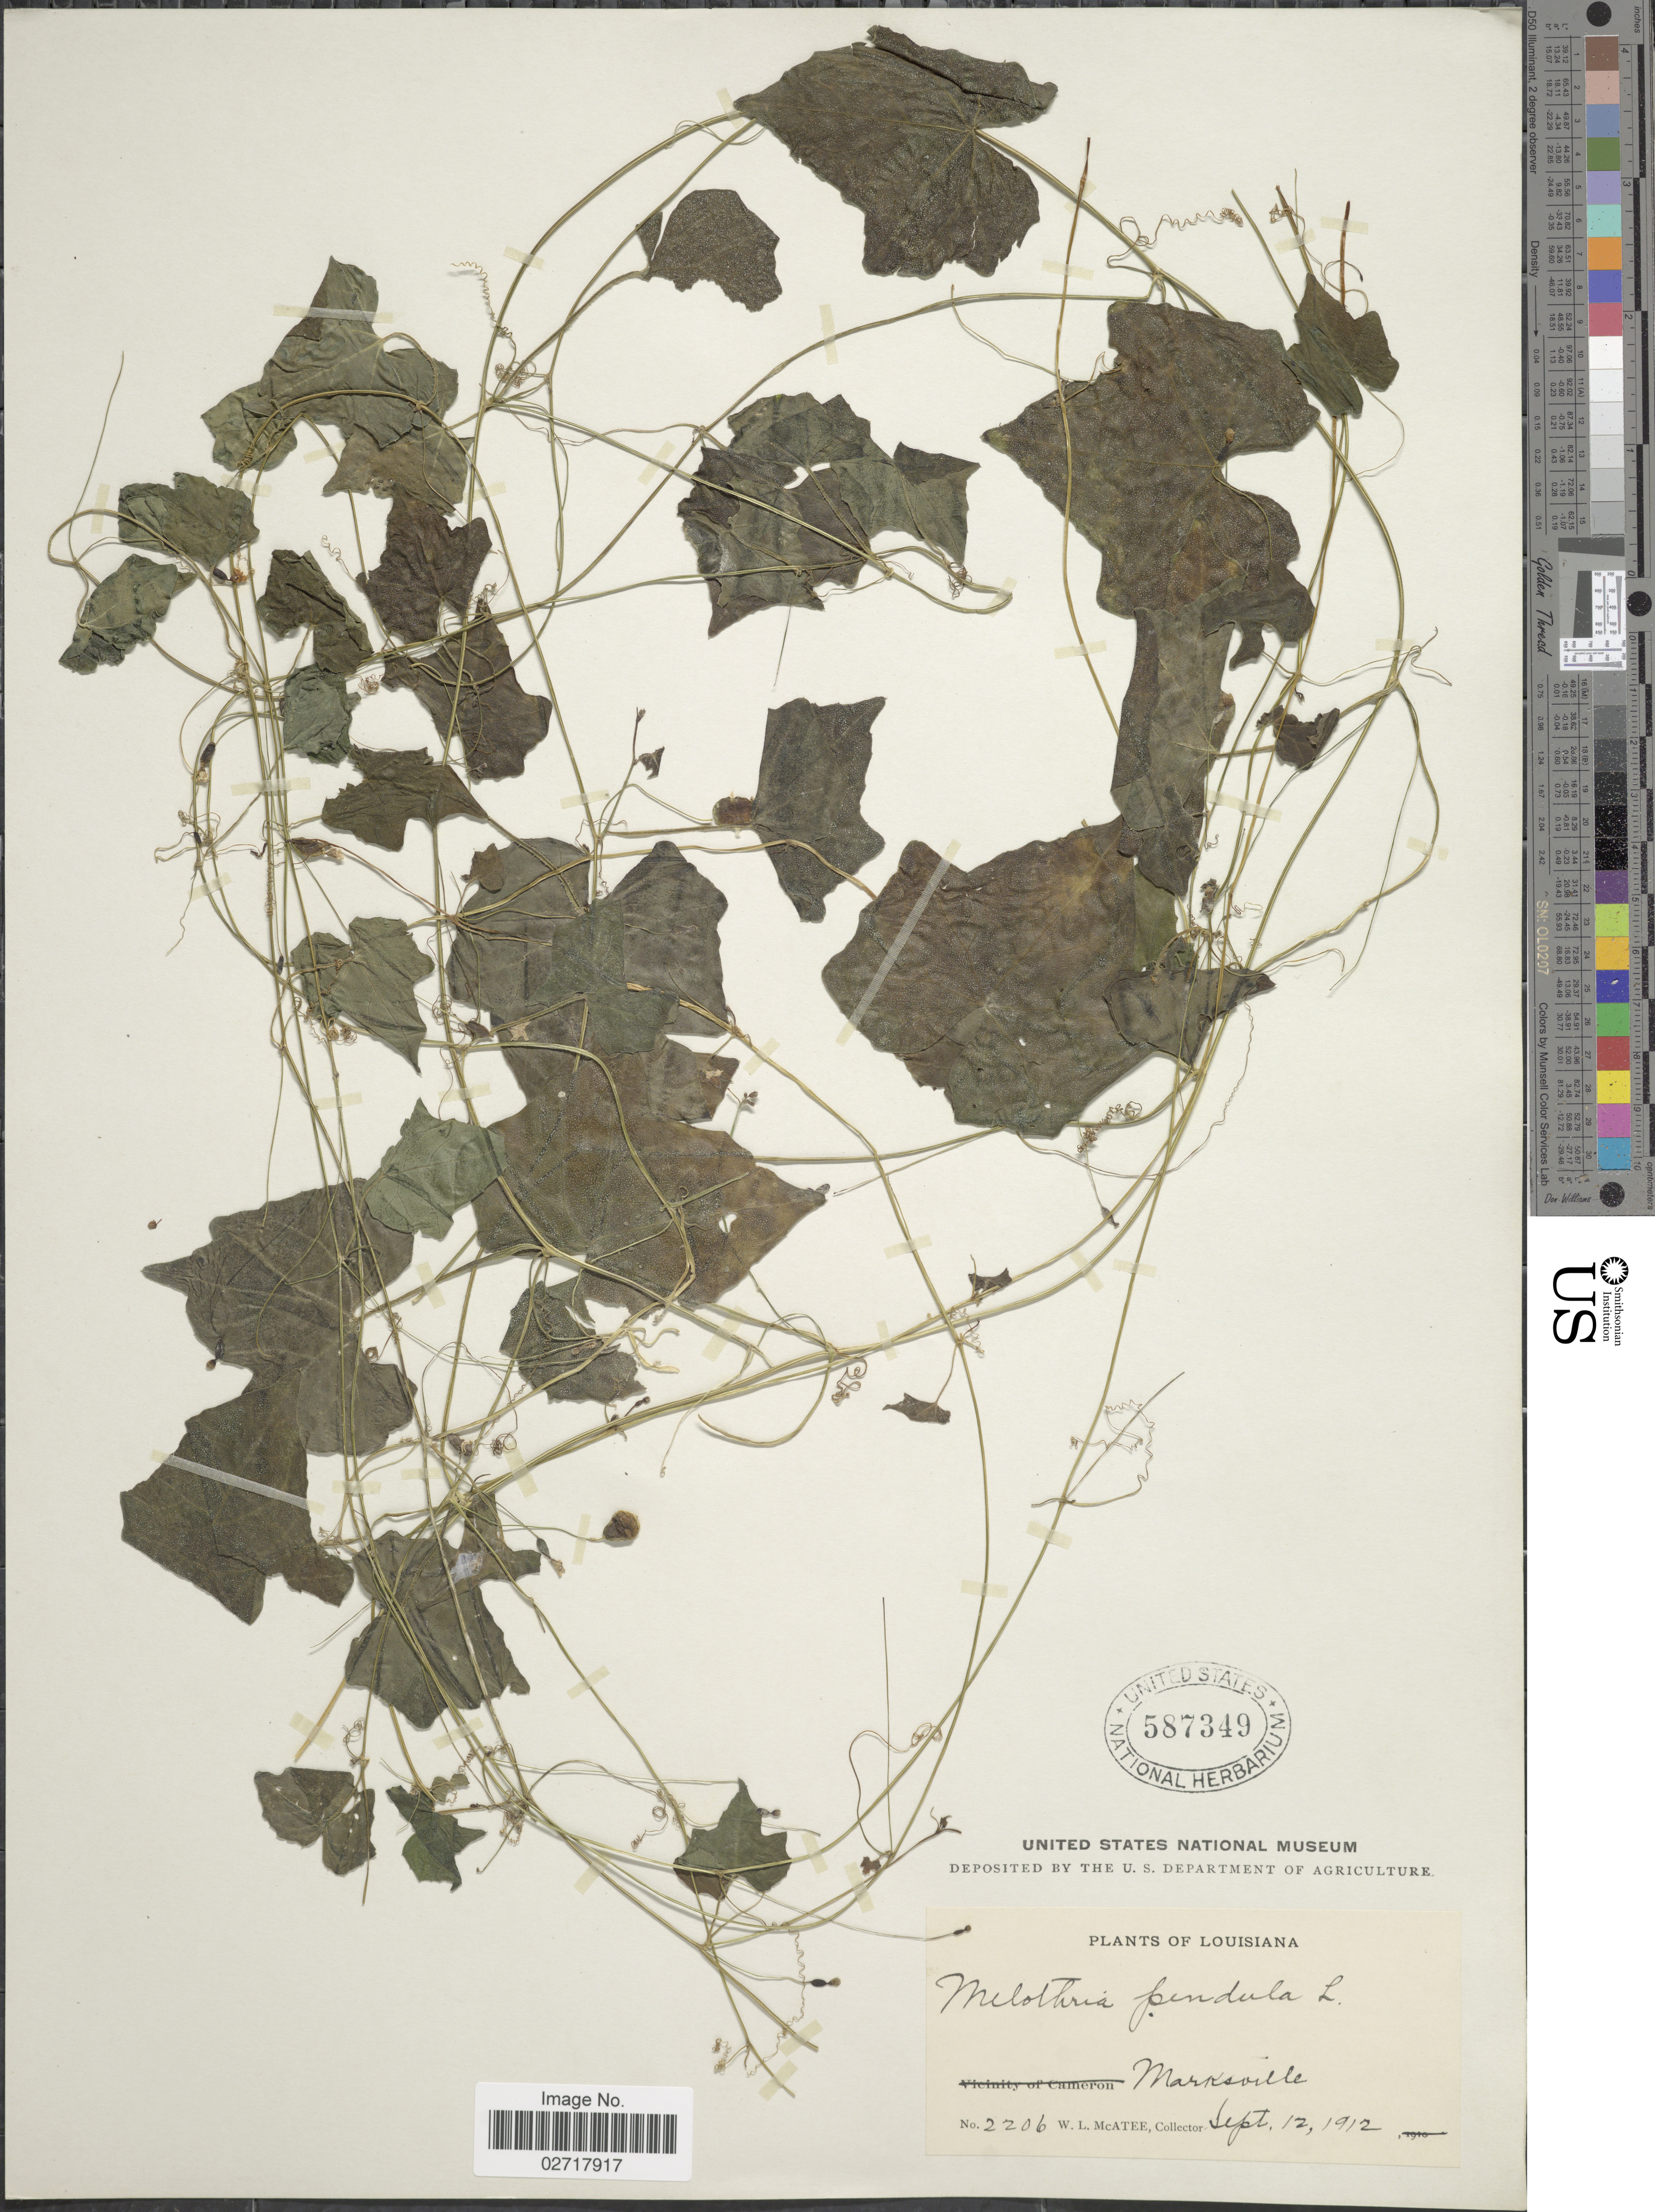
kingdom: Plantae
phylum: Tracheophyta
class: Magnoliopsida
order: Cucurbitales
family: Cucurbitaceae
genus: Melothria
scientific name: Melothria pendula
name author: L.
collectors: W. McAtee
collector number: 2206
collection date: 1912-09-12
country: United States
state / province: Louisiana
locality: Marksville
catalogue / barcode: US 587349